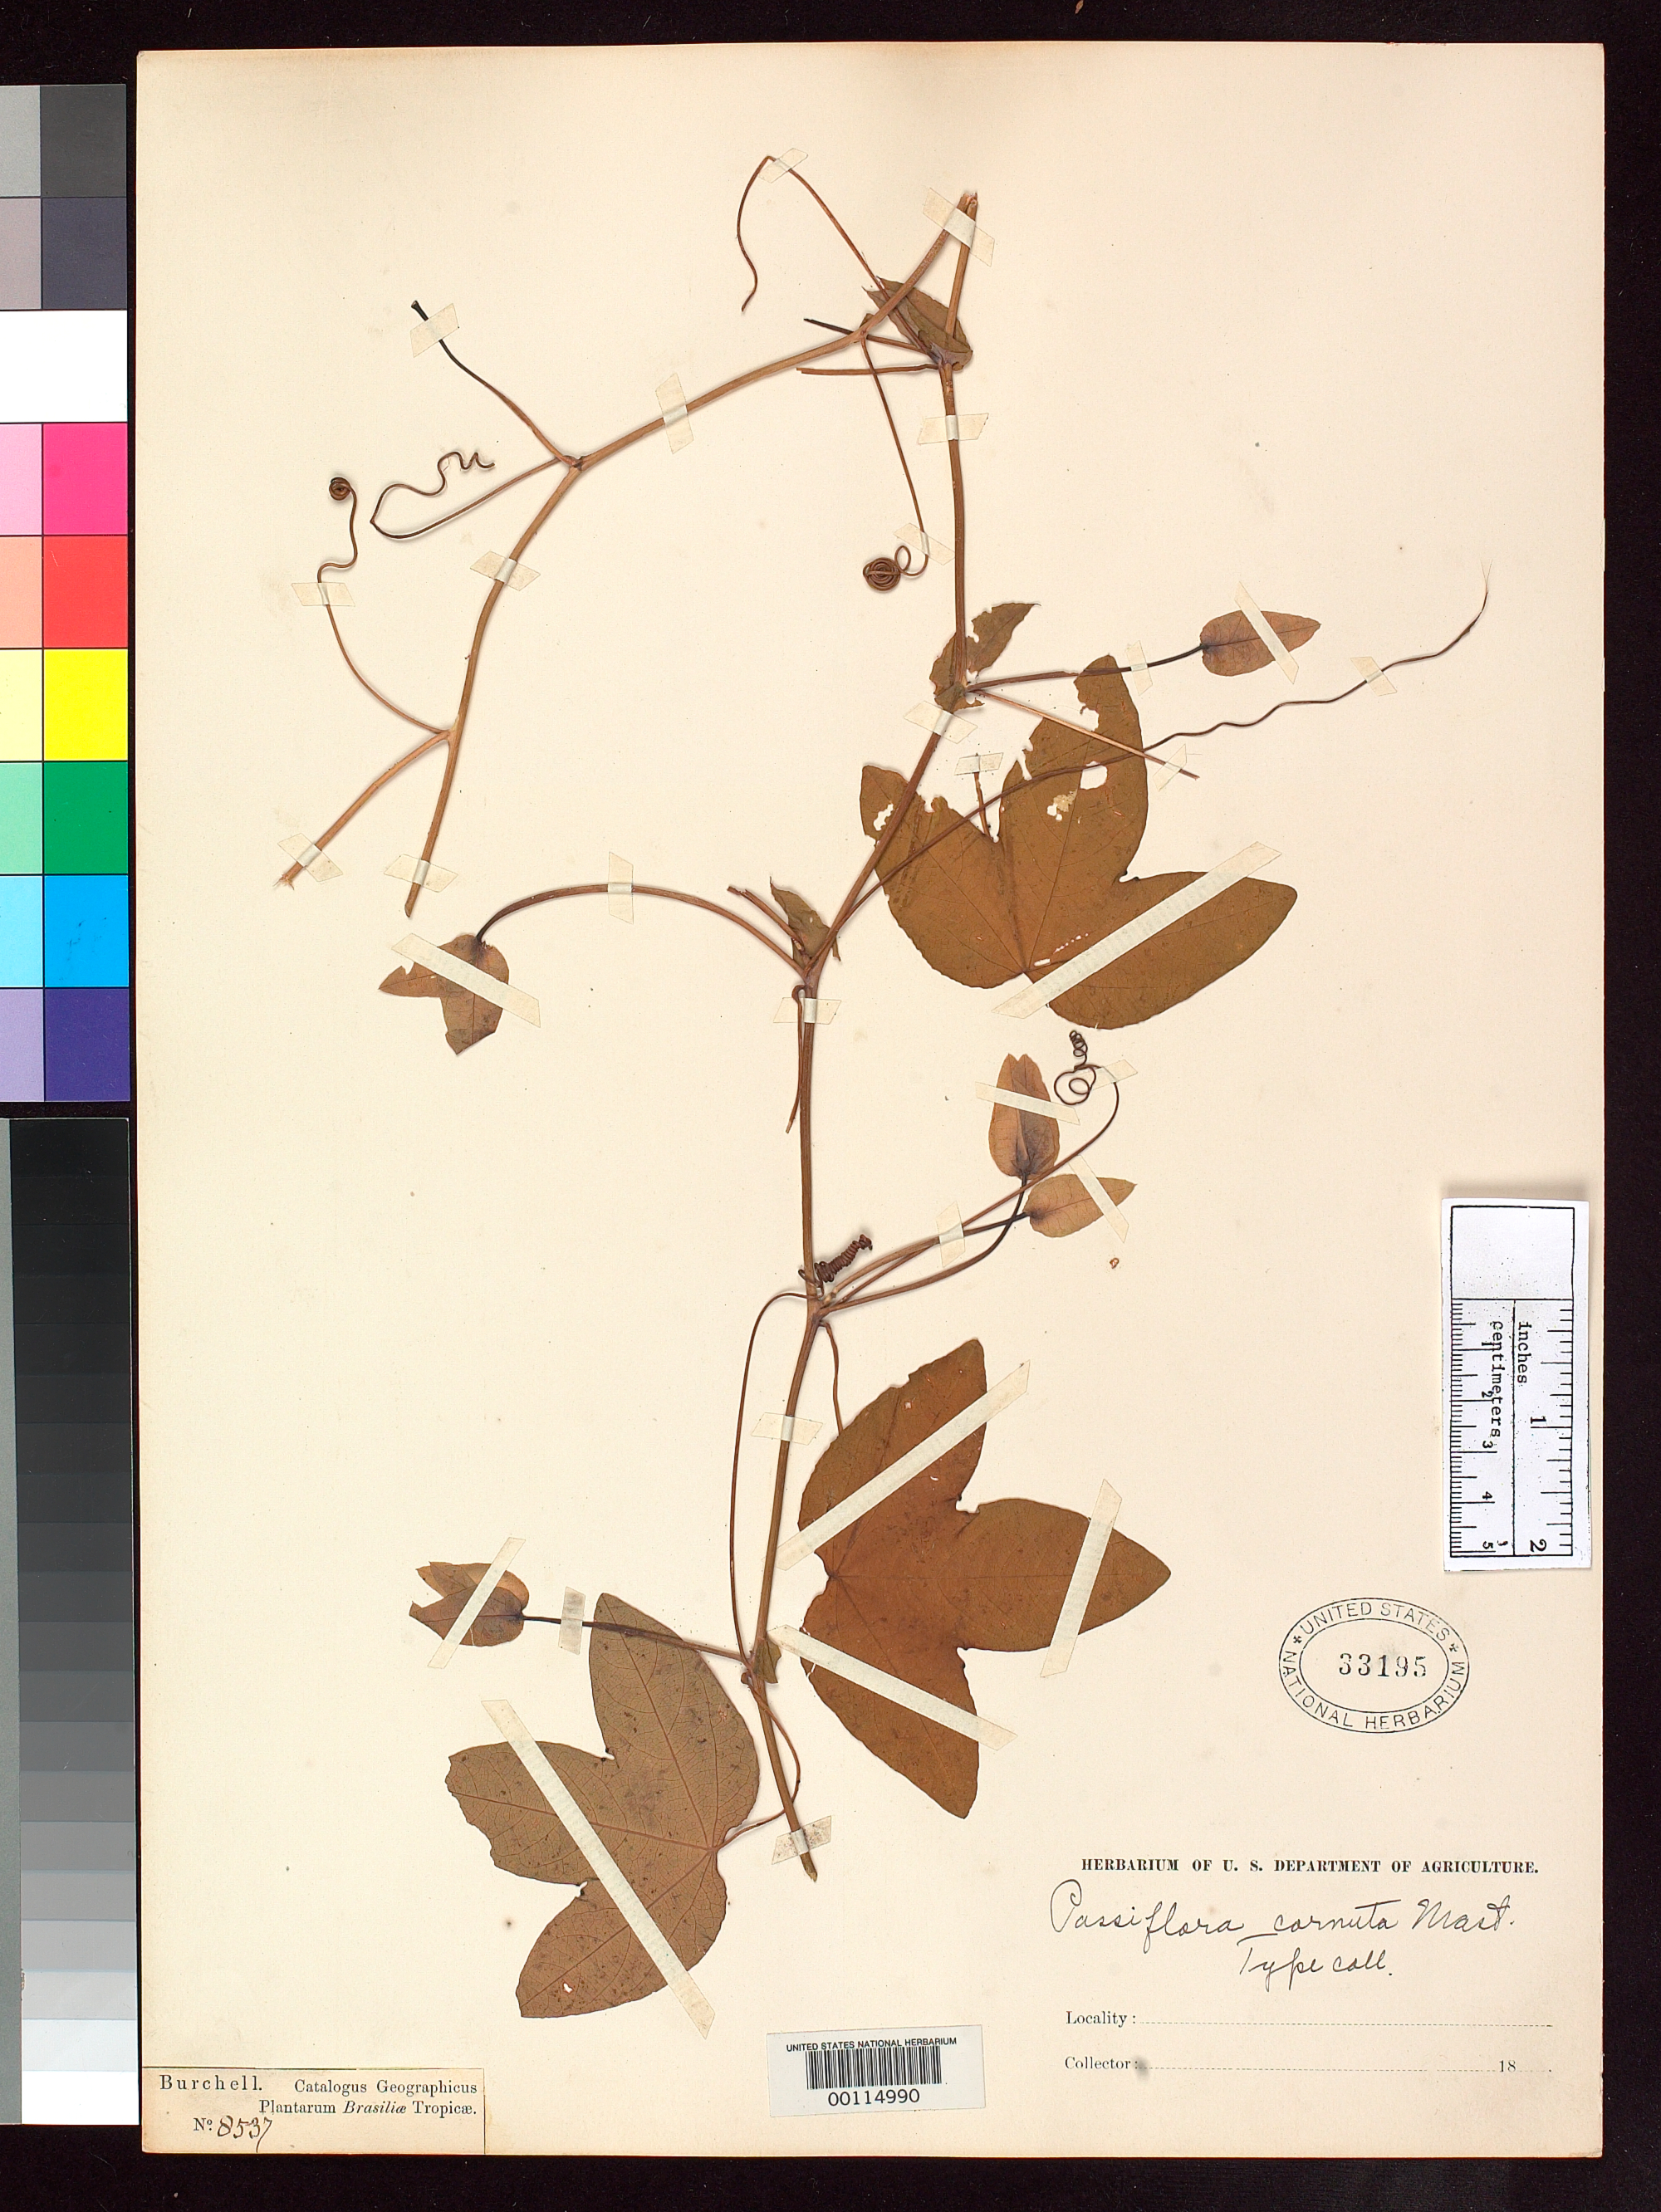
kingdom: Plantae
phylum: Tracheophyta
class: Magnoliopsida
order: Malpighiales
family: Passifloraceae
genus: Passiflora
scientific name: Passiflora cornuta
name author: Mast. in Mart.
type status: Type Collection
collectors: W. J. Burchell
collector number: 8537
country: Brazil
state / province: Goiás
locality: Inter Porto Imperial et Lunie, ad flum Tocantins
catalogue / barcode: US 33195